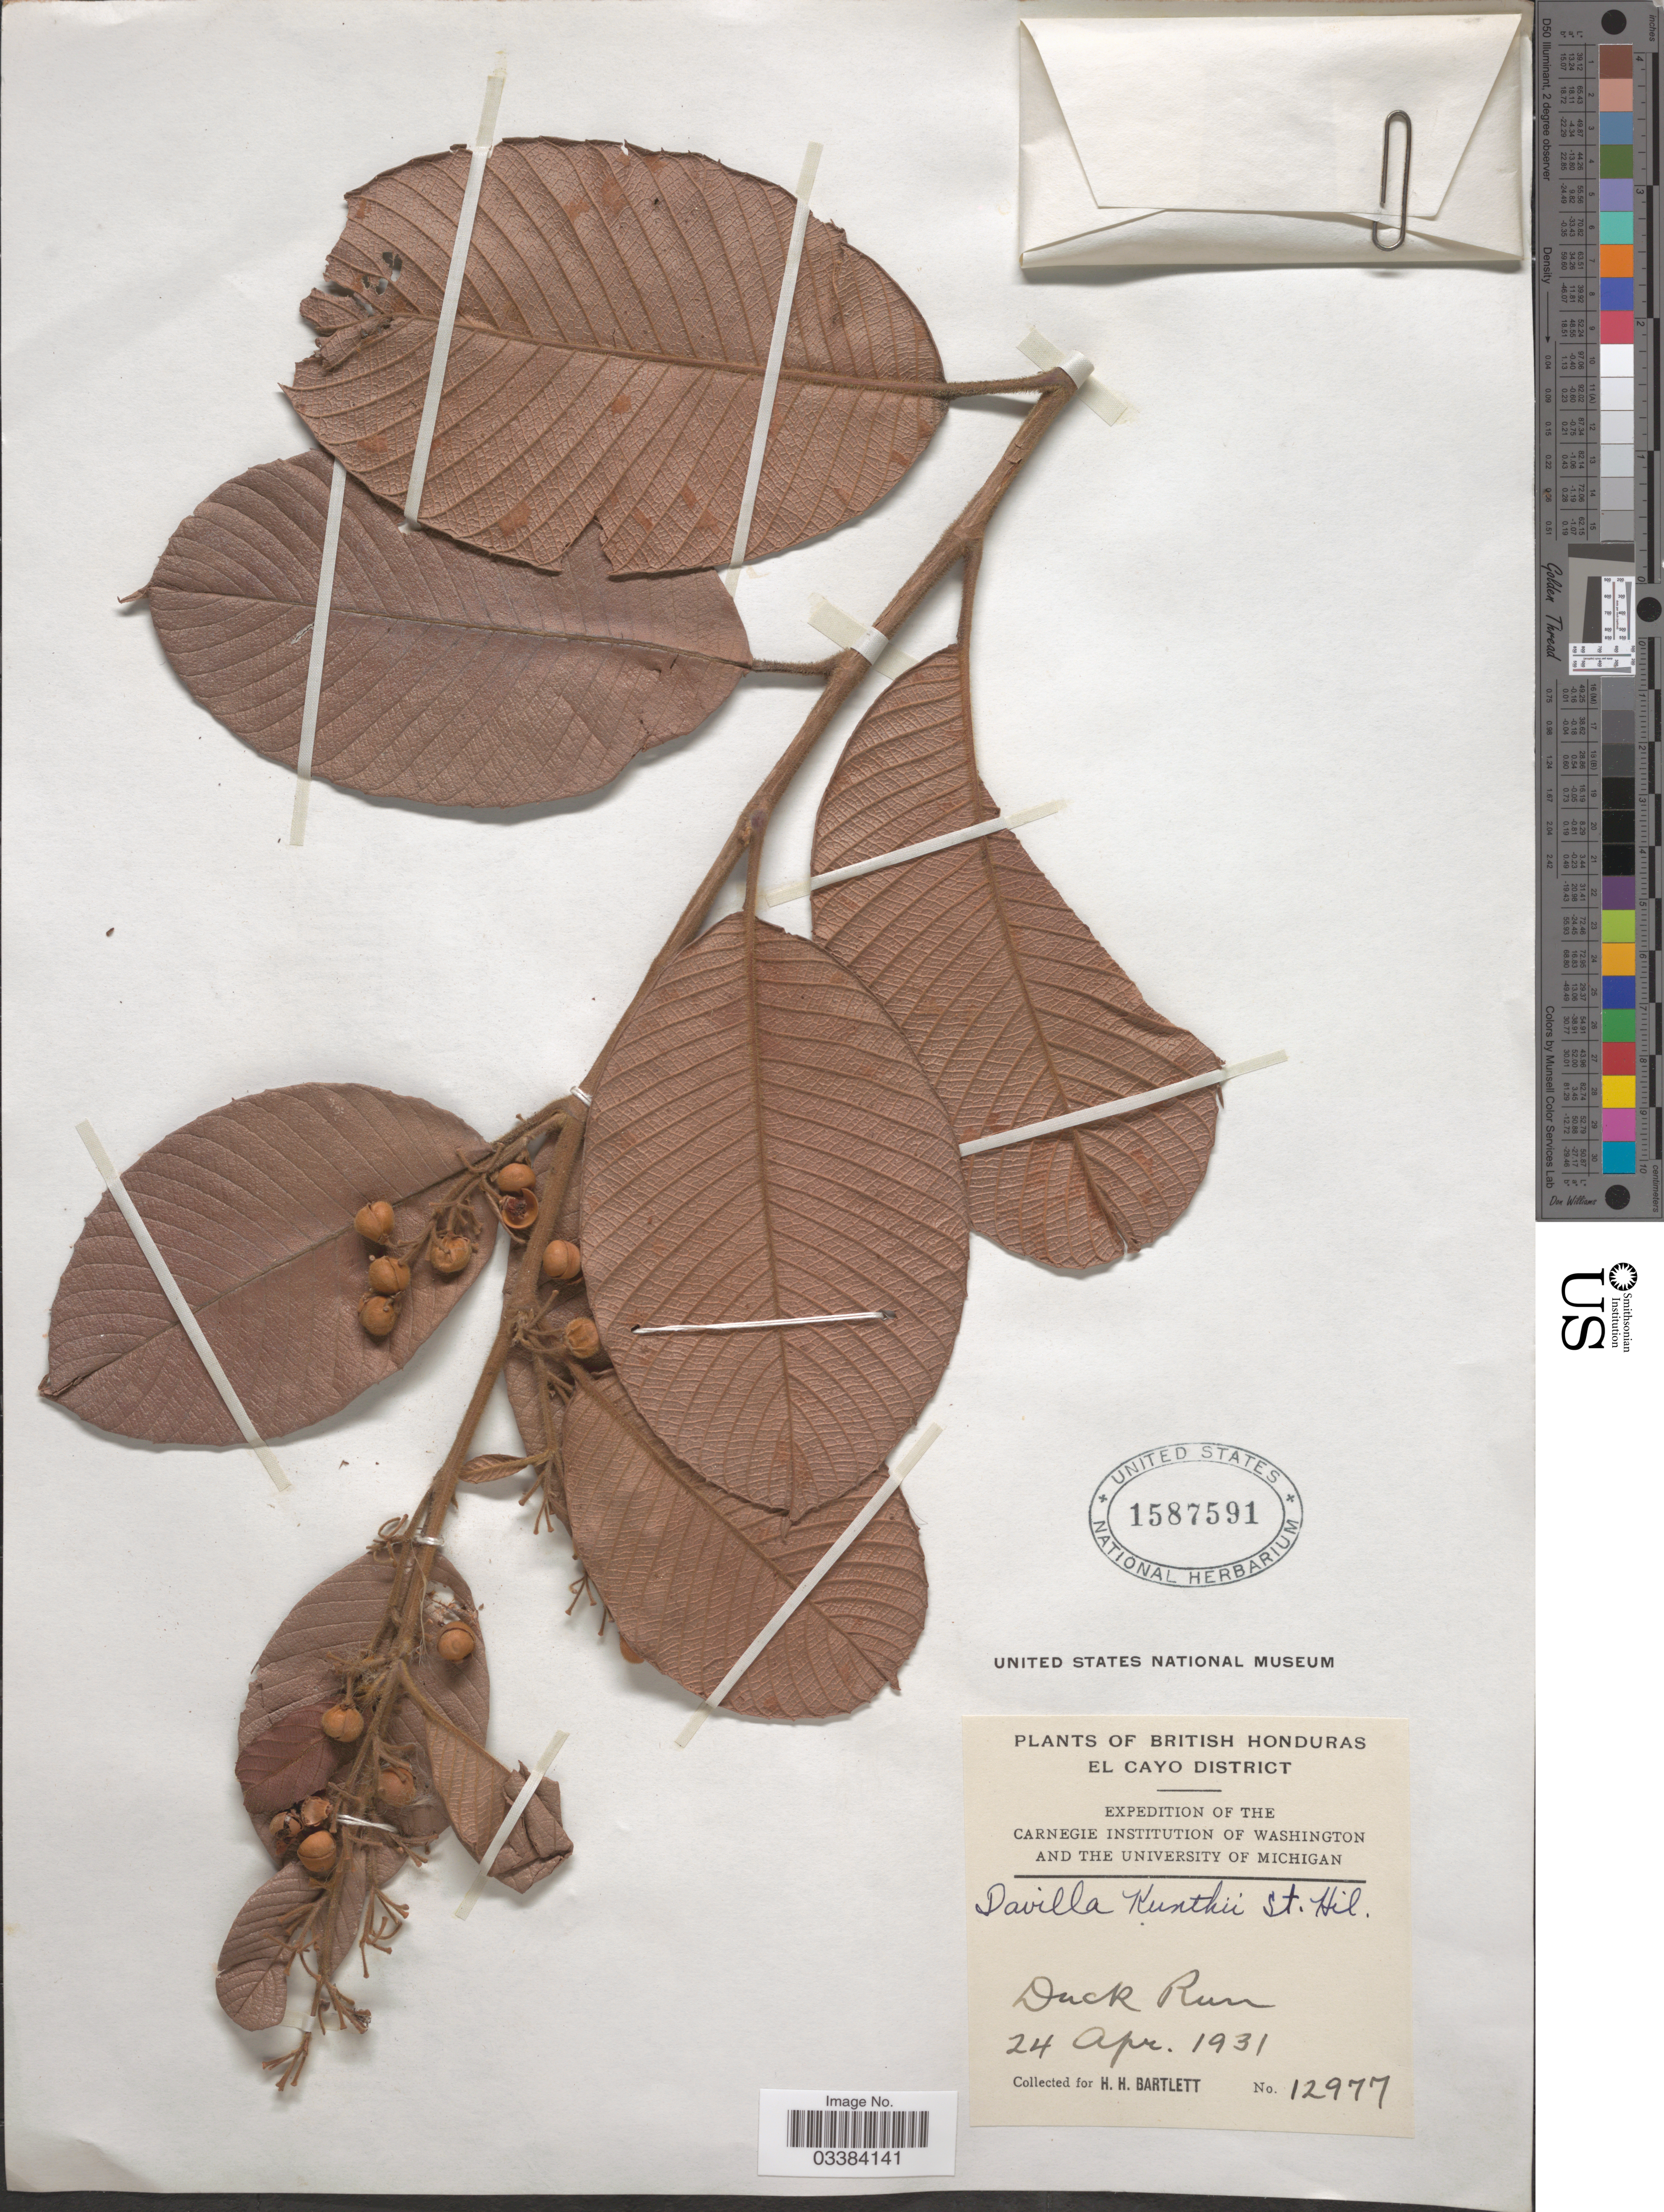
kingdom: Plantae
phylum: Tracheophyta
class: Magnoliopsida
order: Dilleniales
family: Dilleniaceae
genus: Davilla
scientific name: Davilla kunthii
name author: A. St.-Hil.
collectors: H. H. Bartlett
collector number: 12977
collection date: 1931-04-24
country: Belize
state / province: Cayo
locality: British Honduras. El Cayo District. Duck Run.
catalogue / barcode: US 1587591